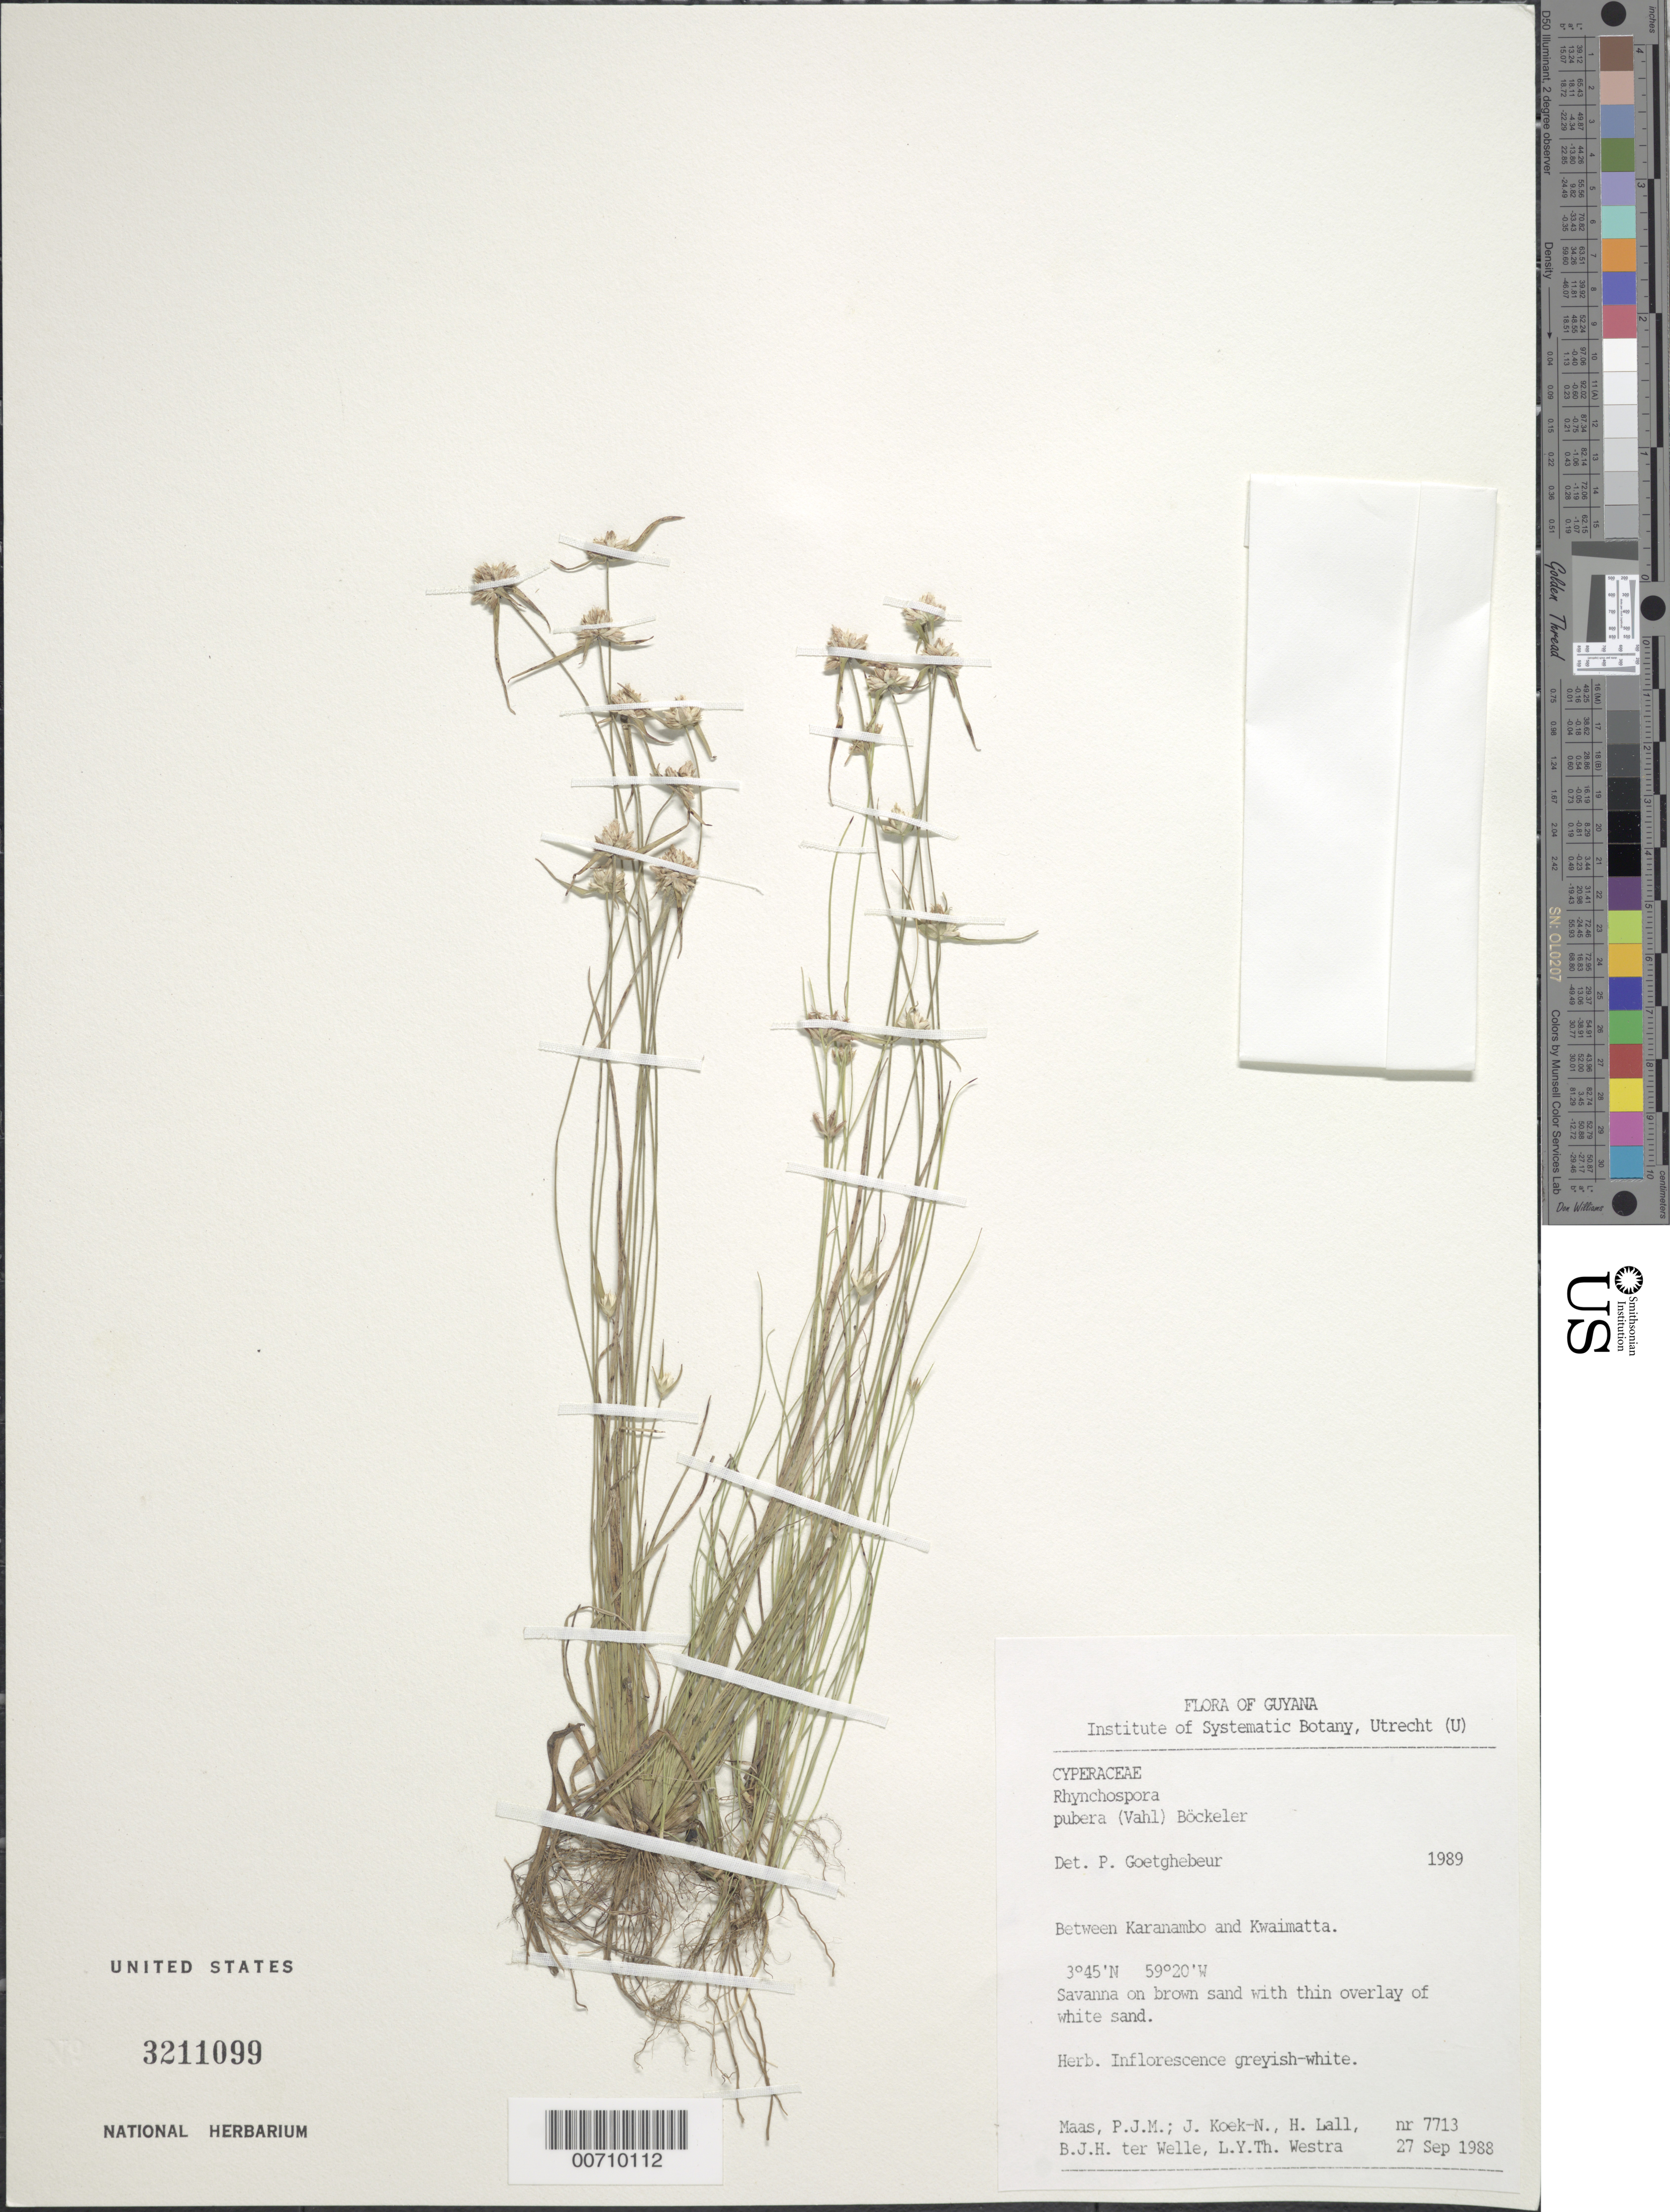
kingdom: Plantae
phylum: Tracheophyta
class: Liliopsida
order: Poales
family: Cyperaceae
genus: Rhynchospora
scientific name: Rhynchospora pubera subsp. pubera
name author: (Vahl) Boeckeler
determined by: Goetghebeur, P.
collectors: P. Maas, J. Koek-Noorman, H. Lall, B. Welle & L. Y. T. Westra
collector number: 7713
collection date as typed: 27-Sep-88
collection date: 1988-09-27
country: Guyana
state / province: U. Takutu-U. Essequibo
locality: Karanambo to Kwaimatta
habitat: Savanna on brown sand with thin overlay of white sand.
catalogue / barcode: US 3211099